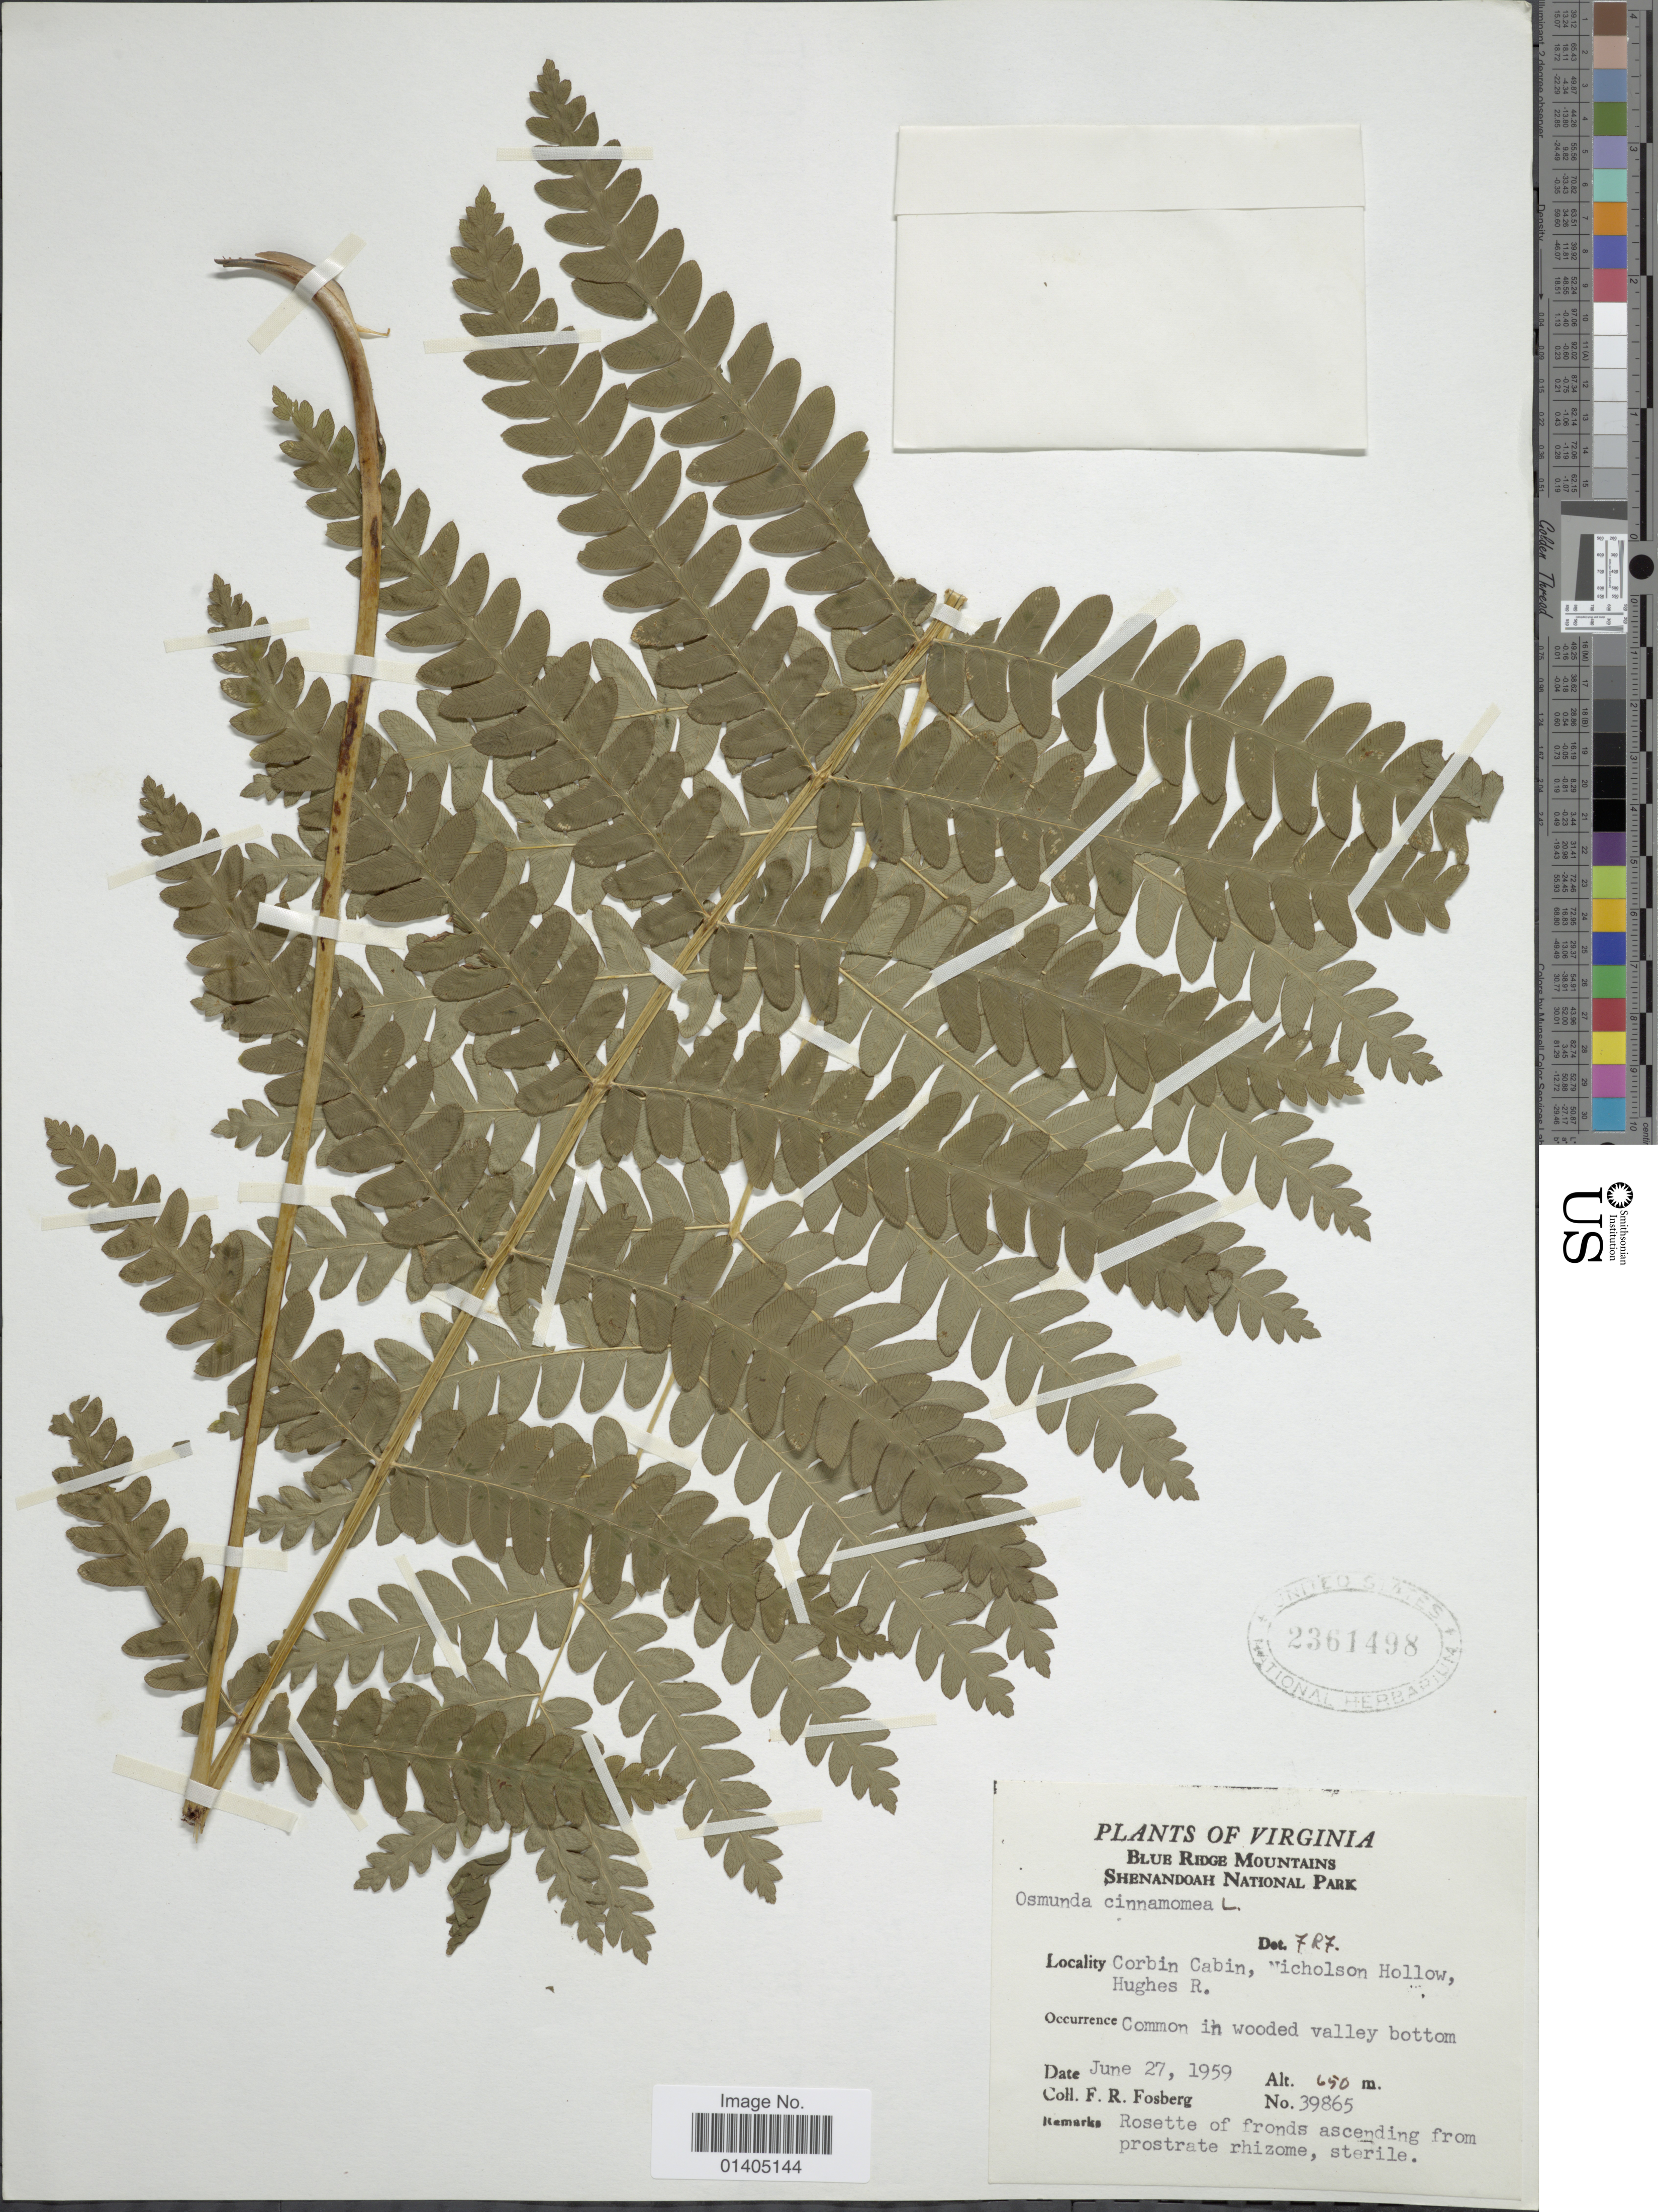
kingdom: Plantae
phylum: Tracheophyta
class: Polypodiopsida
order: Osmundales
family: Osmundaceae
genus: Osmundastrum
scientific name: Osmundastrum cinnamomeum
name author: (L.) C. Presl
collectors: F. R. Fosberg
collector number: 39865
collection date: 1959-06-27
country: United States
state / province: Virginia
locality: Corbin Cabin, Nicholson Hollow, Hughes R.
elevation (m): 650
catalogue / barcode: US 2361498